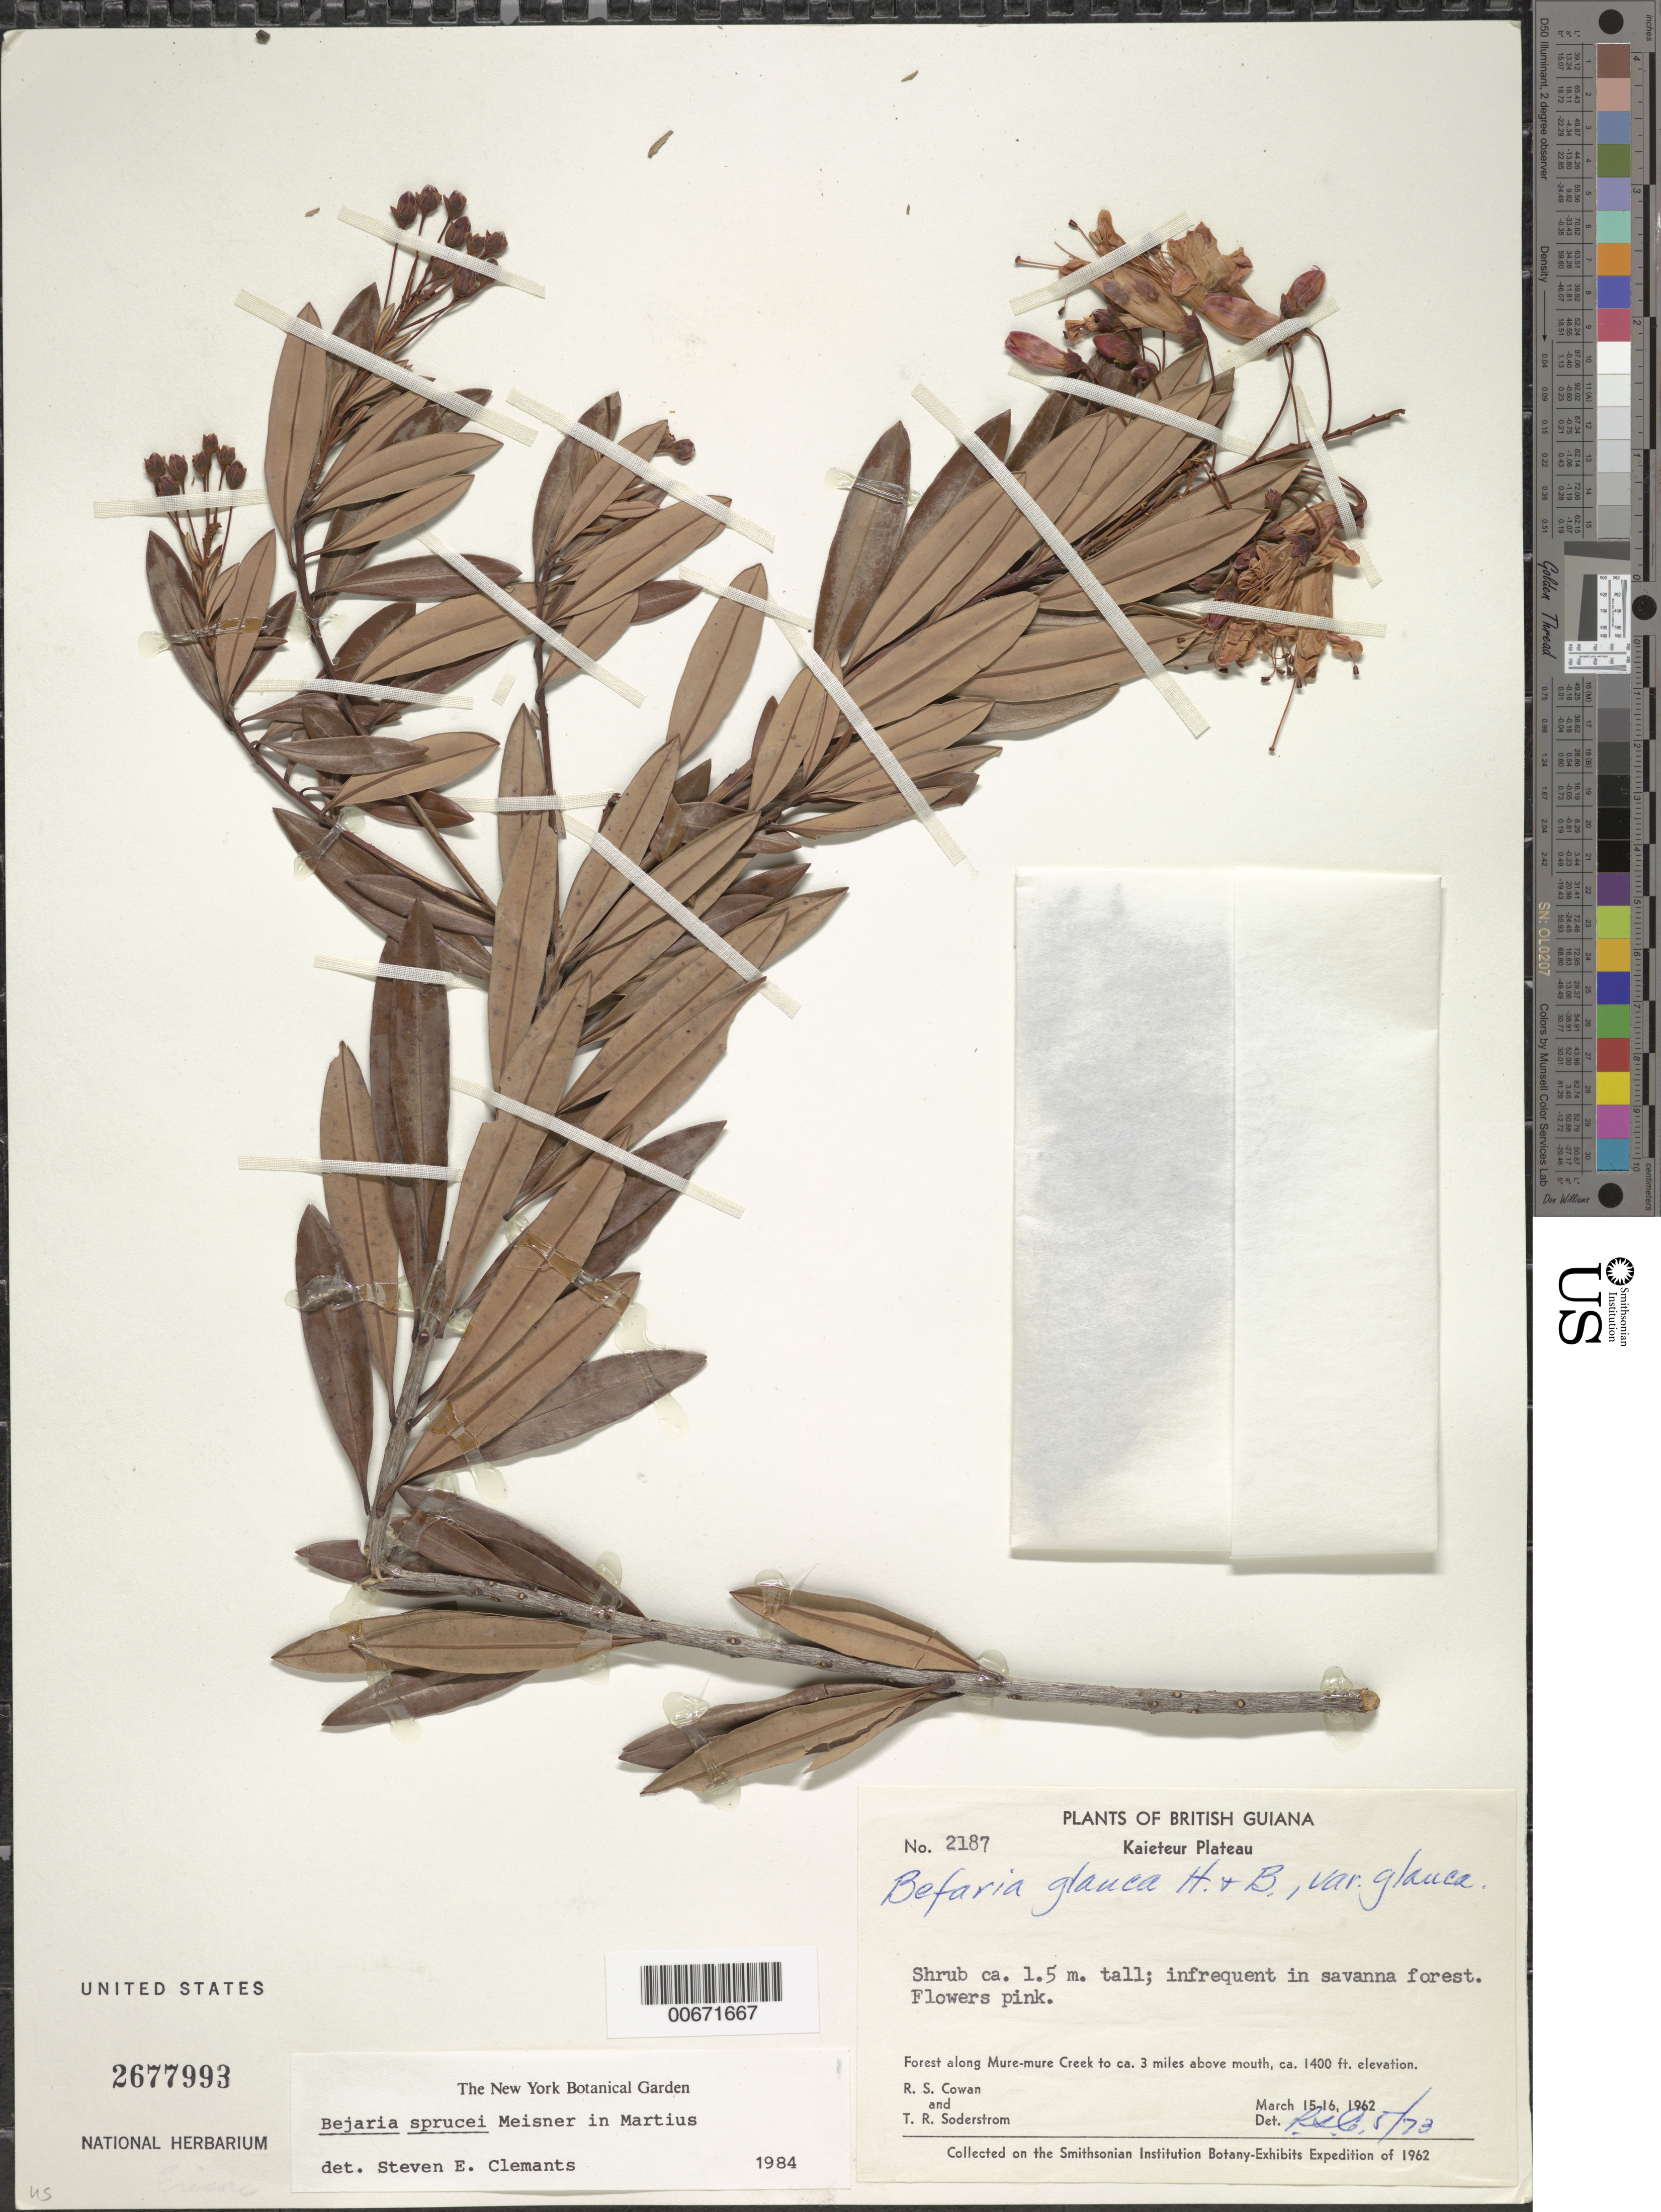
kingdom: Plantae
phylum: Tracheophyta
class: Magnoliopsida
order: Ericales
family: Ericaceae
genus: Bejaria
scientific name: Bejaria sprucei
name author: Meisn.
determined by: Clemants, S. E.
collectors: R. S. Cowan & T. R. Soderstrom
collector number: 2187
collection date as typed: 15-Mar-62 to 16-Mar-62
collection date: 1962-03-15/1962-03-16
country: Guyana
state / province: Potaro-Siparuni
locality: Kaieteur Plateau, Mure-mure Creek to ca. 3 mi. above mouth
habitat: Savanna forest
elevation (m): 427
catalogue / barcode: US 2677993